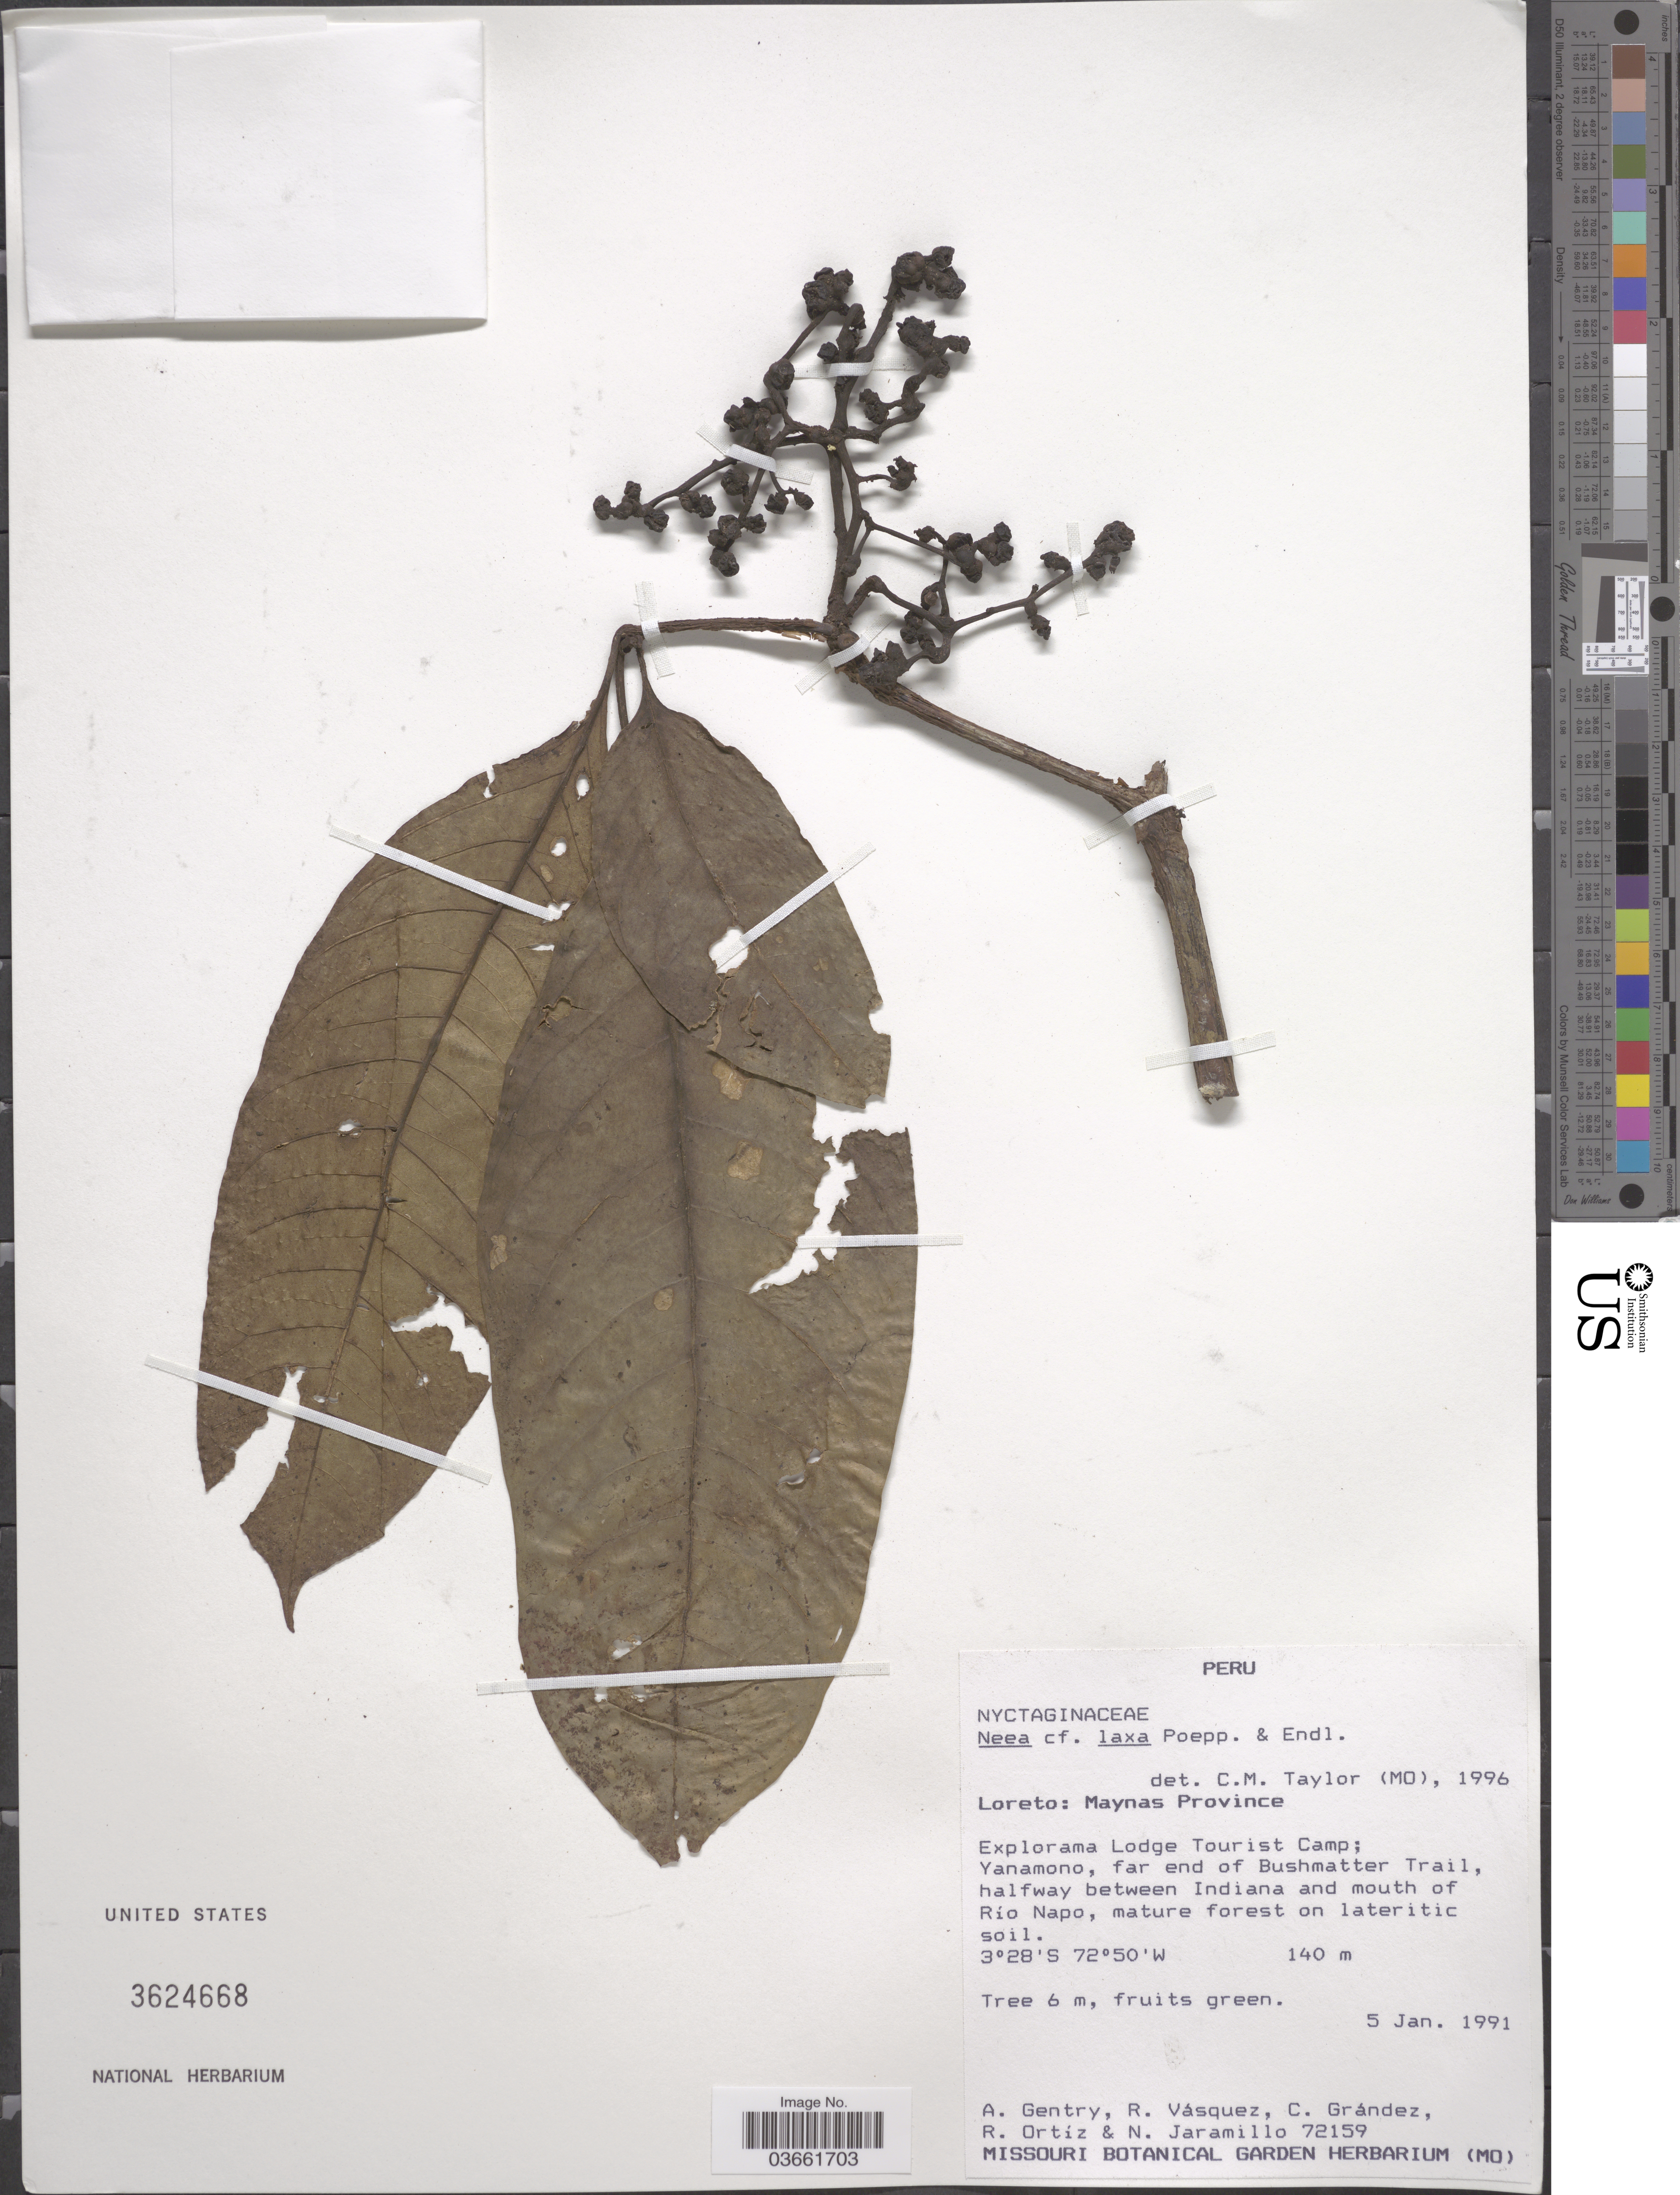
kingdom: Plantae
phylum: Tracheophyta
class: Magnoliopsida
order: Caryophyllales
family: Nyctaginaceae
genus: Neea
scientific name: Neea laxa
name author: Poepp. & Endl.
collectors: A. H. Gentry, R. Vásquez, C. Grández, R. Ortíz & N. Jaramillo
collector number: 72159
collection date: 1991-01-05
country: Peru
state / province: Loreto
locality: Maynas Province. Explorama Lodge Tourist Camp; Yanamono, far end of Bushmatter Trail, halfway between Indiana and mouth of Río Napo.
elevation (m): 140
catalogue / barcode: US 3624668